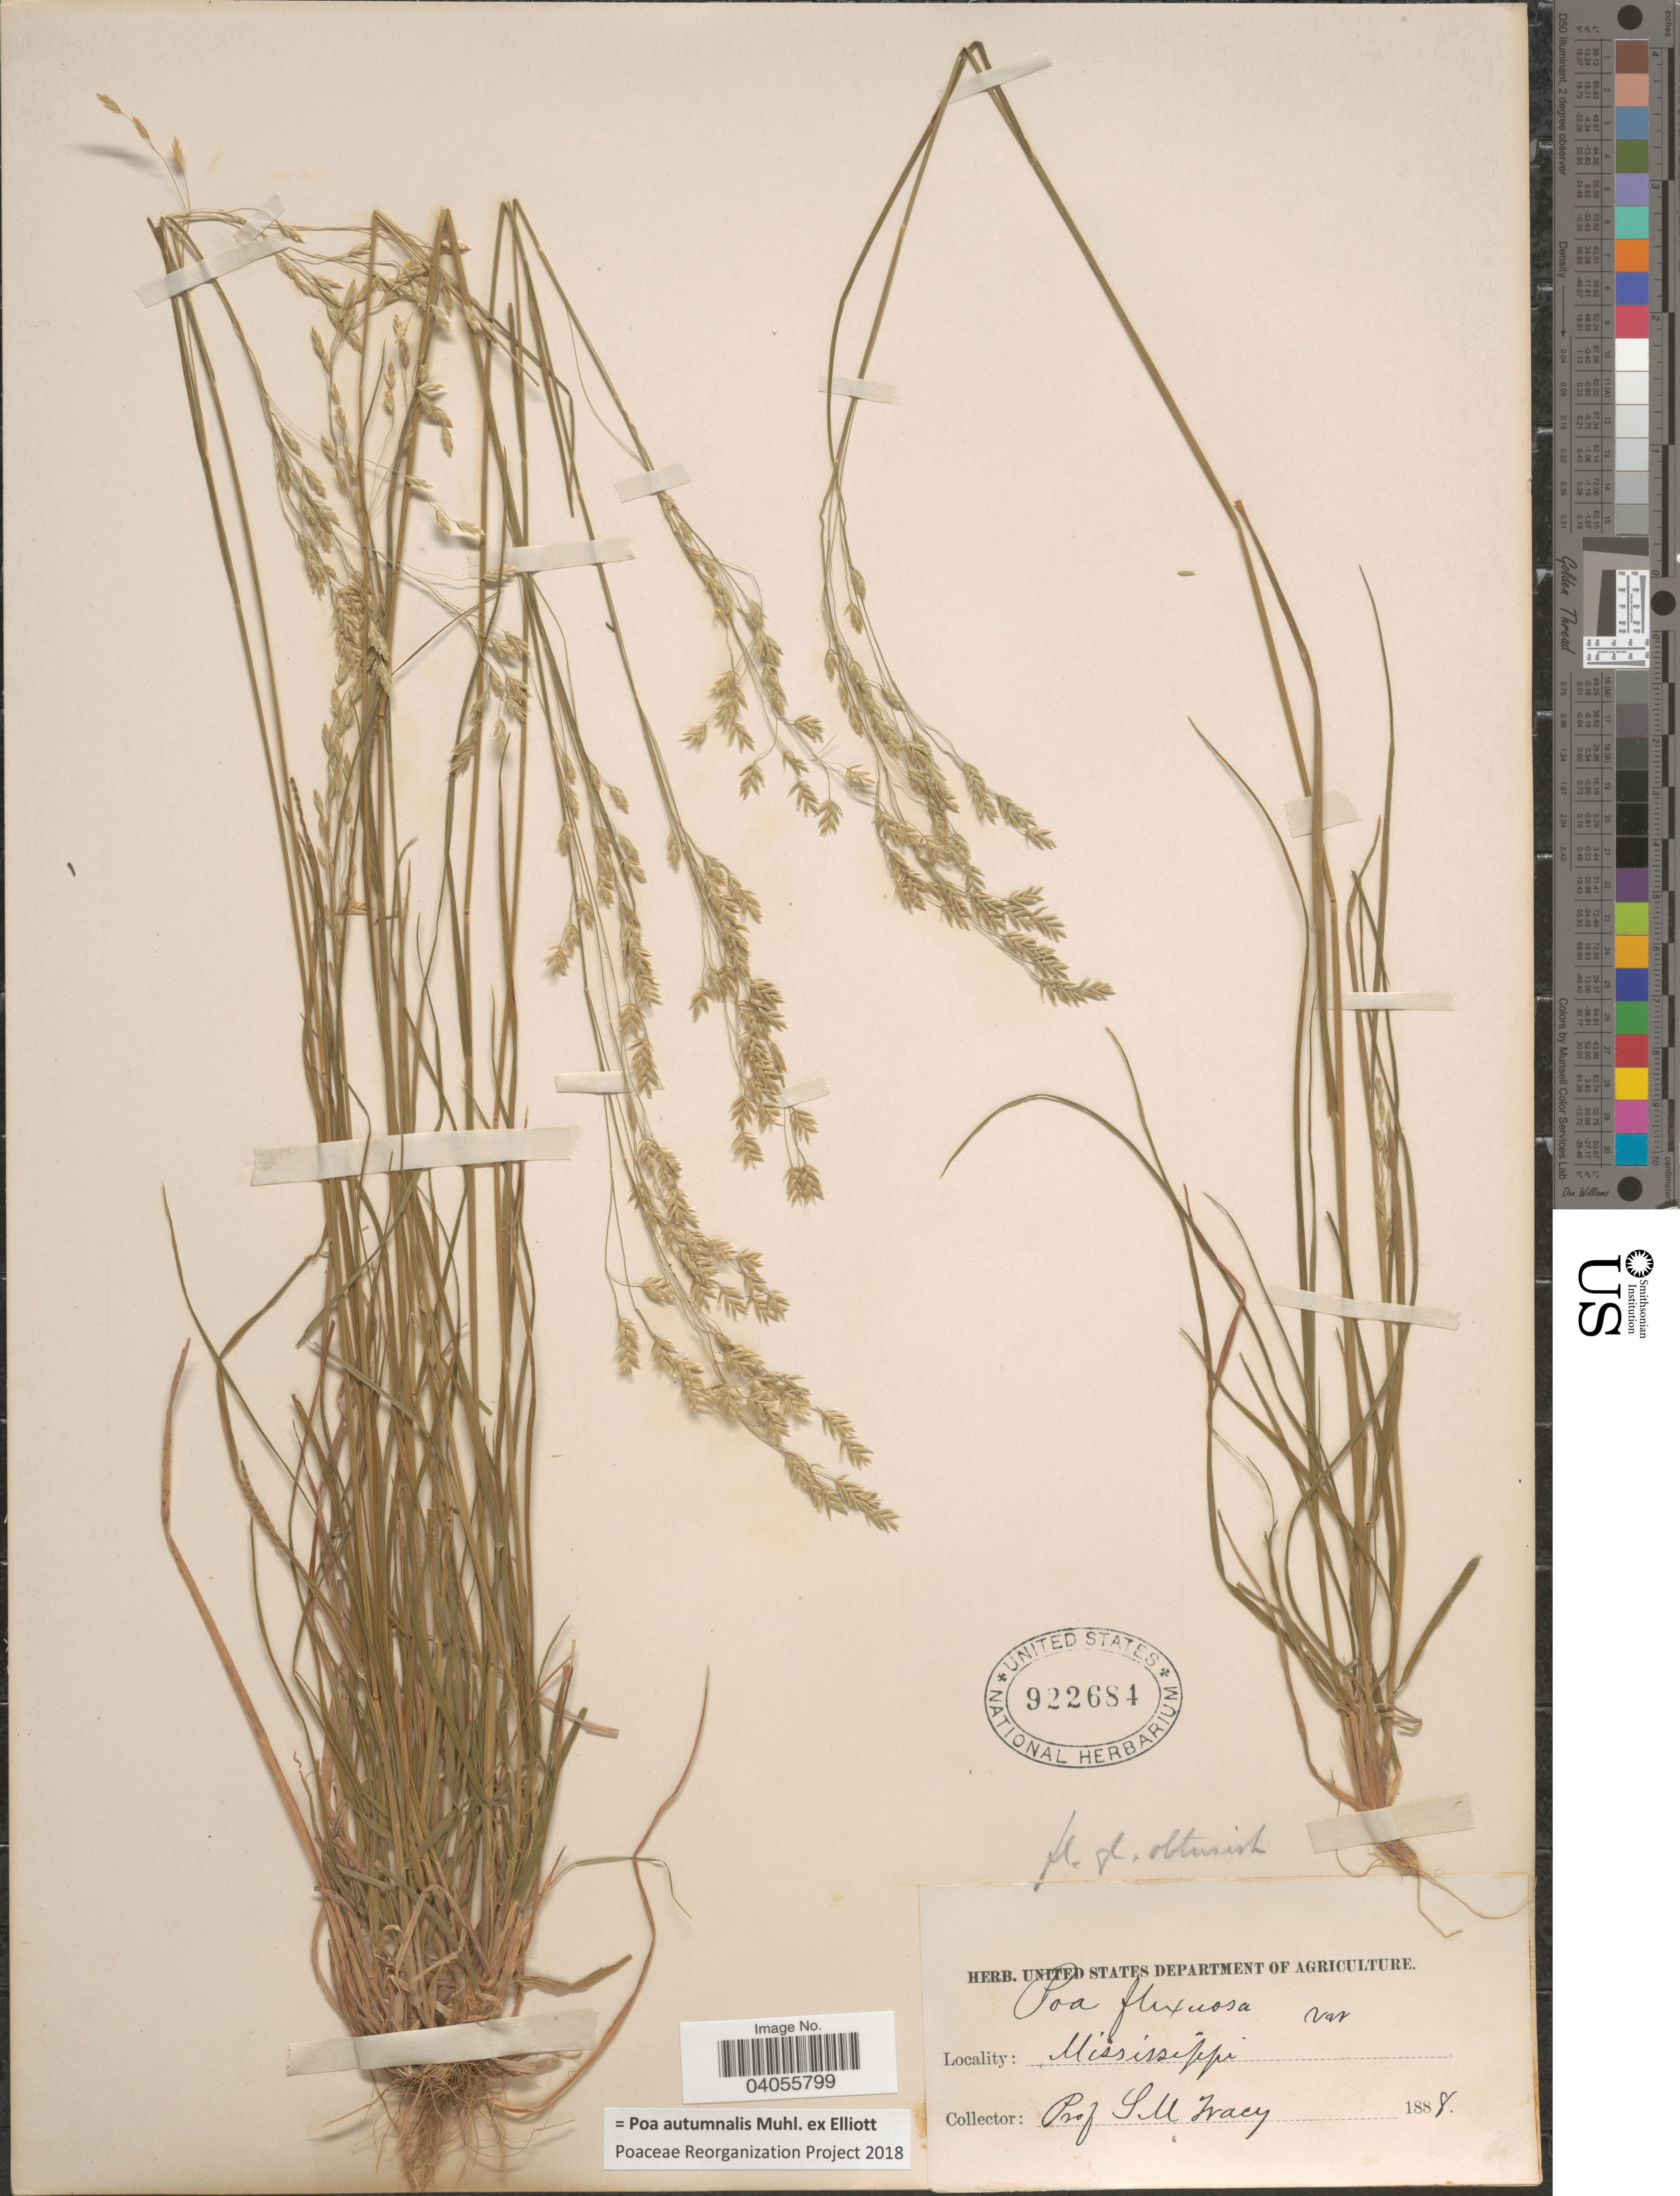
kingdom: Plantae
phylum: Tracheophyta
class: Liliopsida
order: Poales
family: Poaceae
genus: Poa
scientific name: Poa autumnalis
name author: Muhl. ex Elliott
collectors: S. M. Tracy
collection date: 1888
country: United States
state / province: Mississippi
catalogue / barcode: US 922684